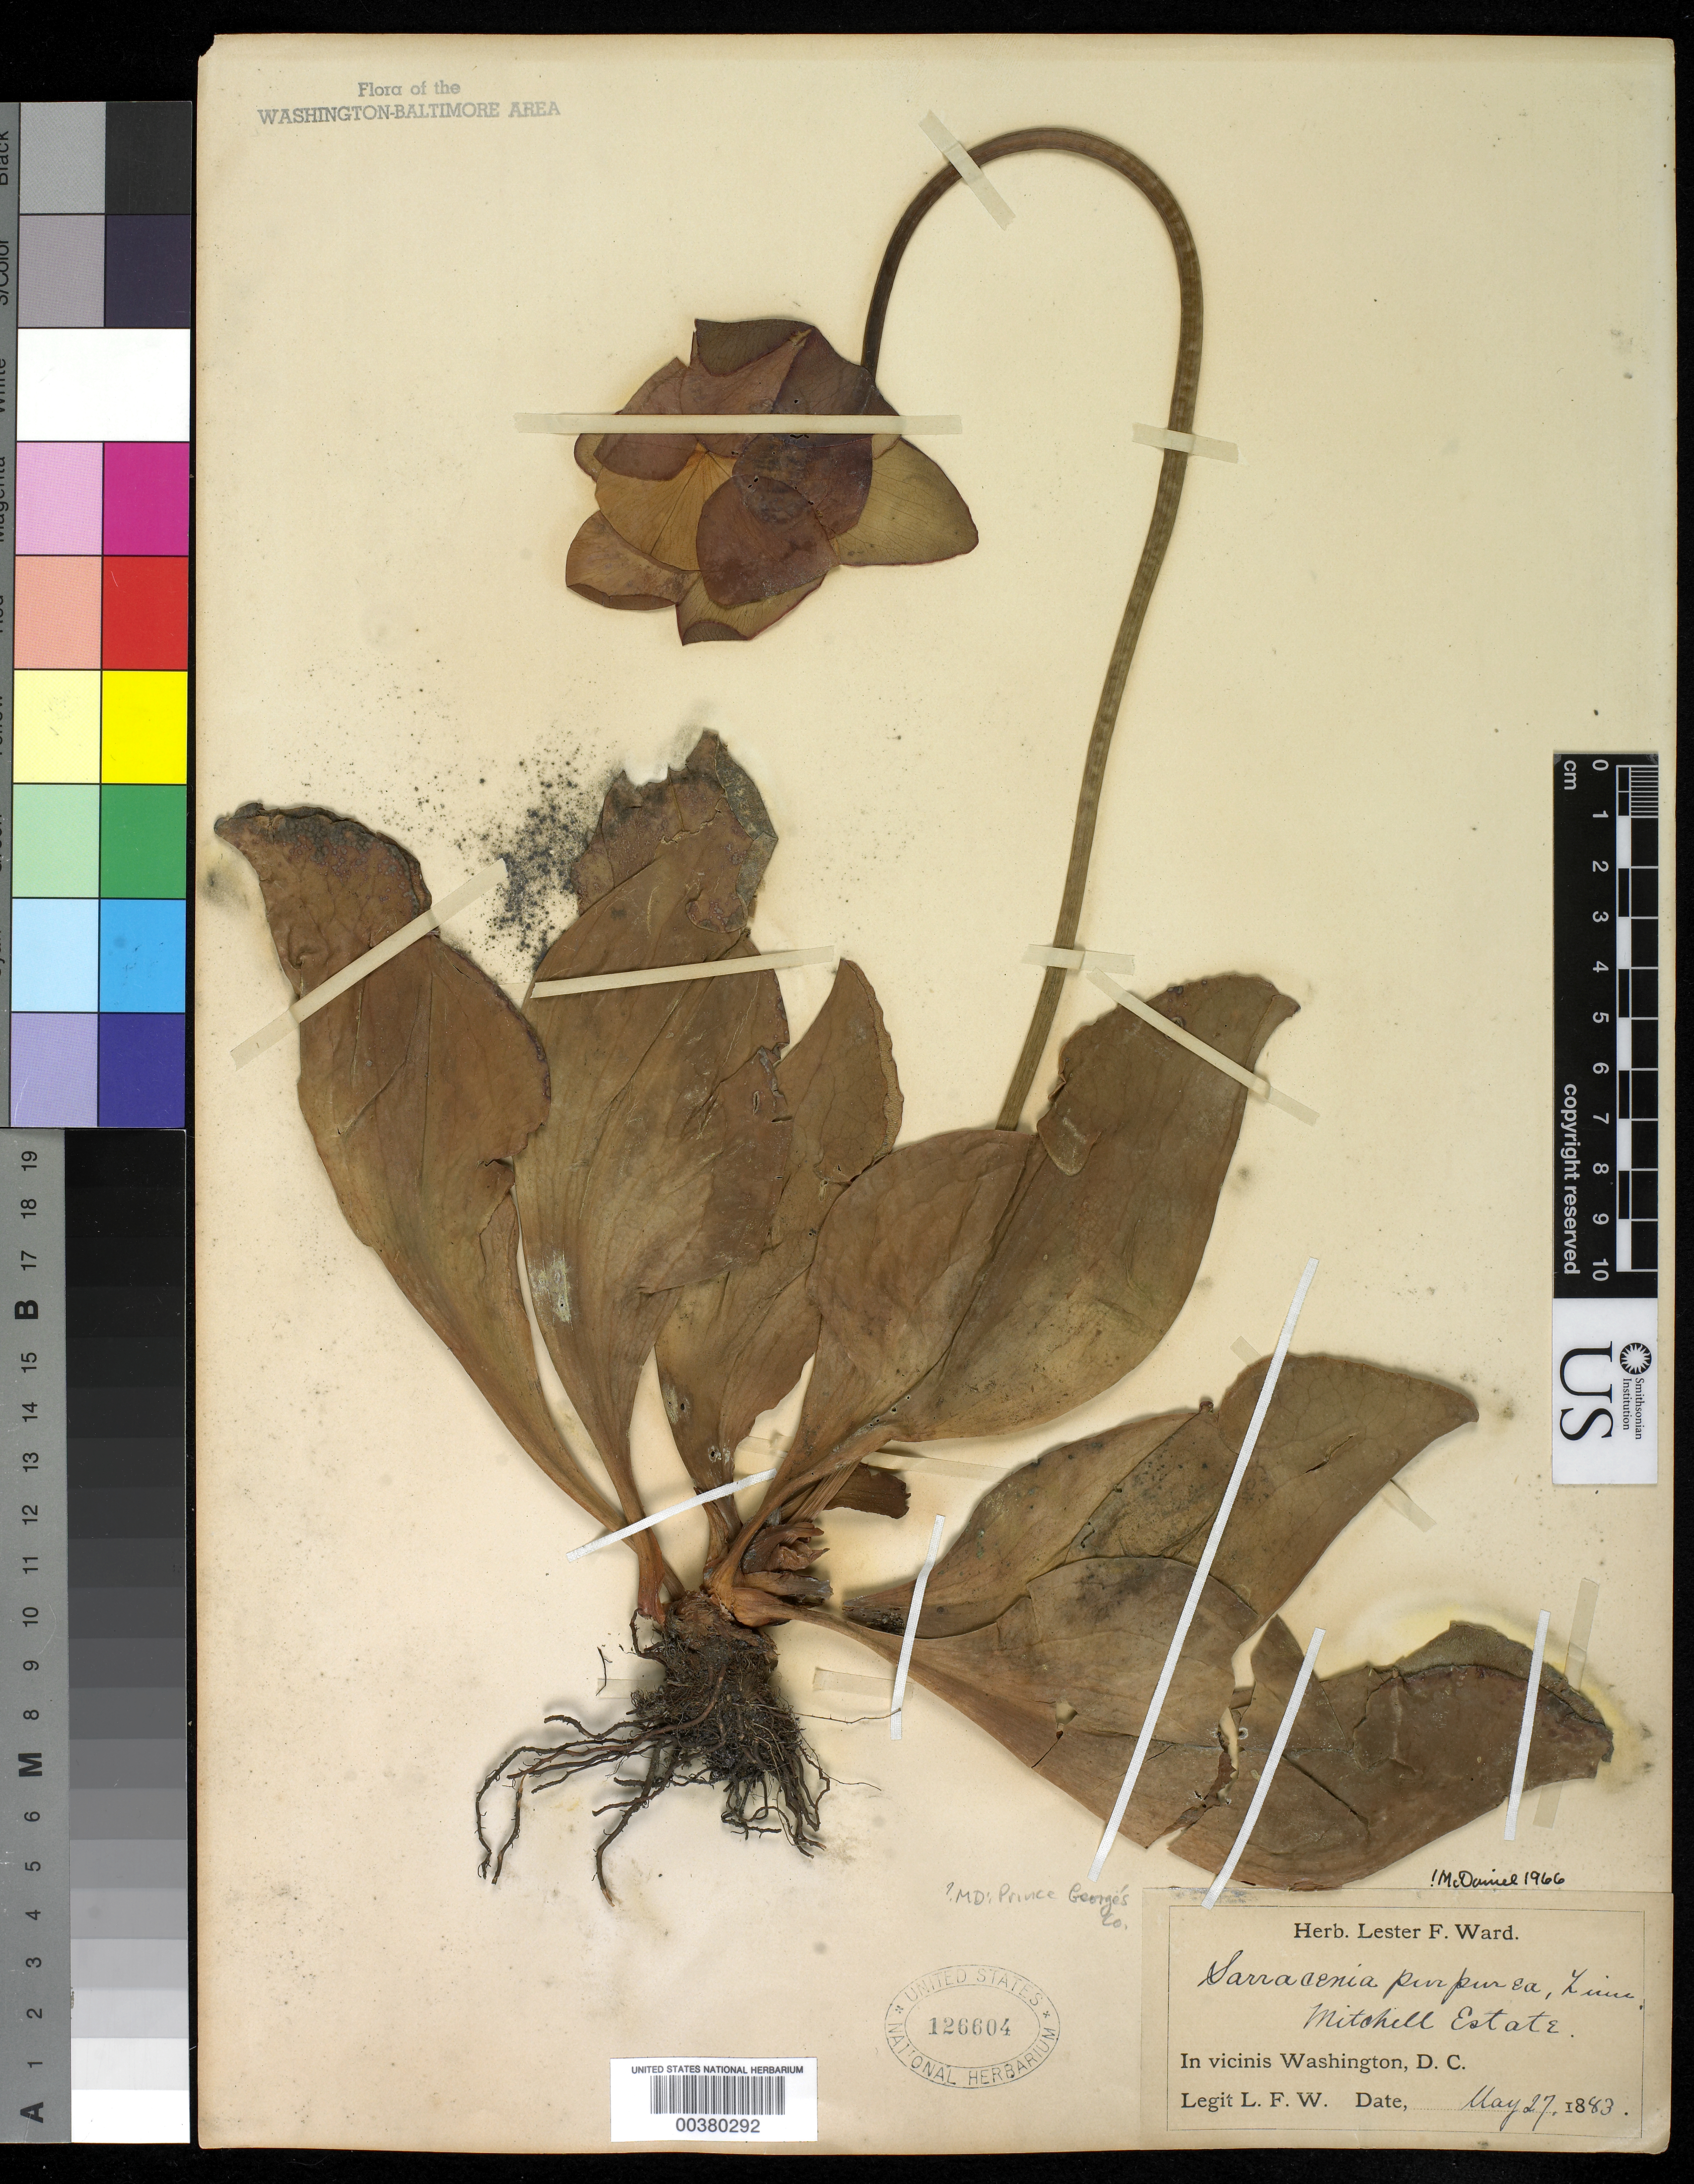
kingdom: Plantae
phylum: Tracheophyta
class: Magnoliopsida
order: Ericales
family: Sarraceniaceae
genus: Sarracenia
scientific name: Sarracenia purpurea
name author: L.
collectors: L. F. Ward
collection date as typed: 27 May 1883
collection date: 1883-05-27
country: United States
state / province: District of Columbia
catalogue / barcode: US 126604